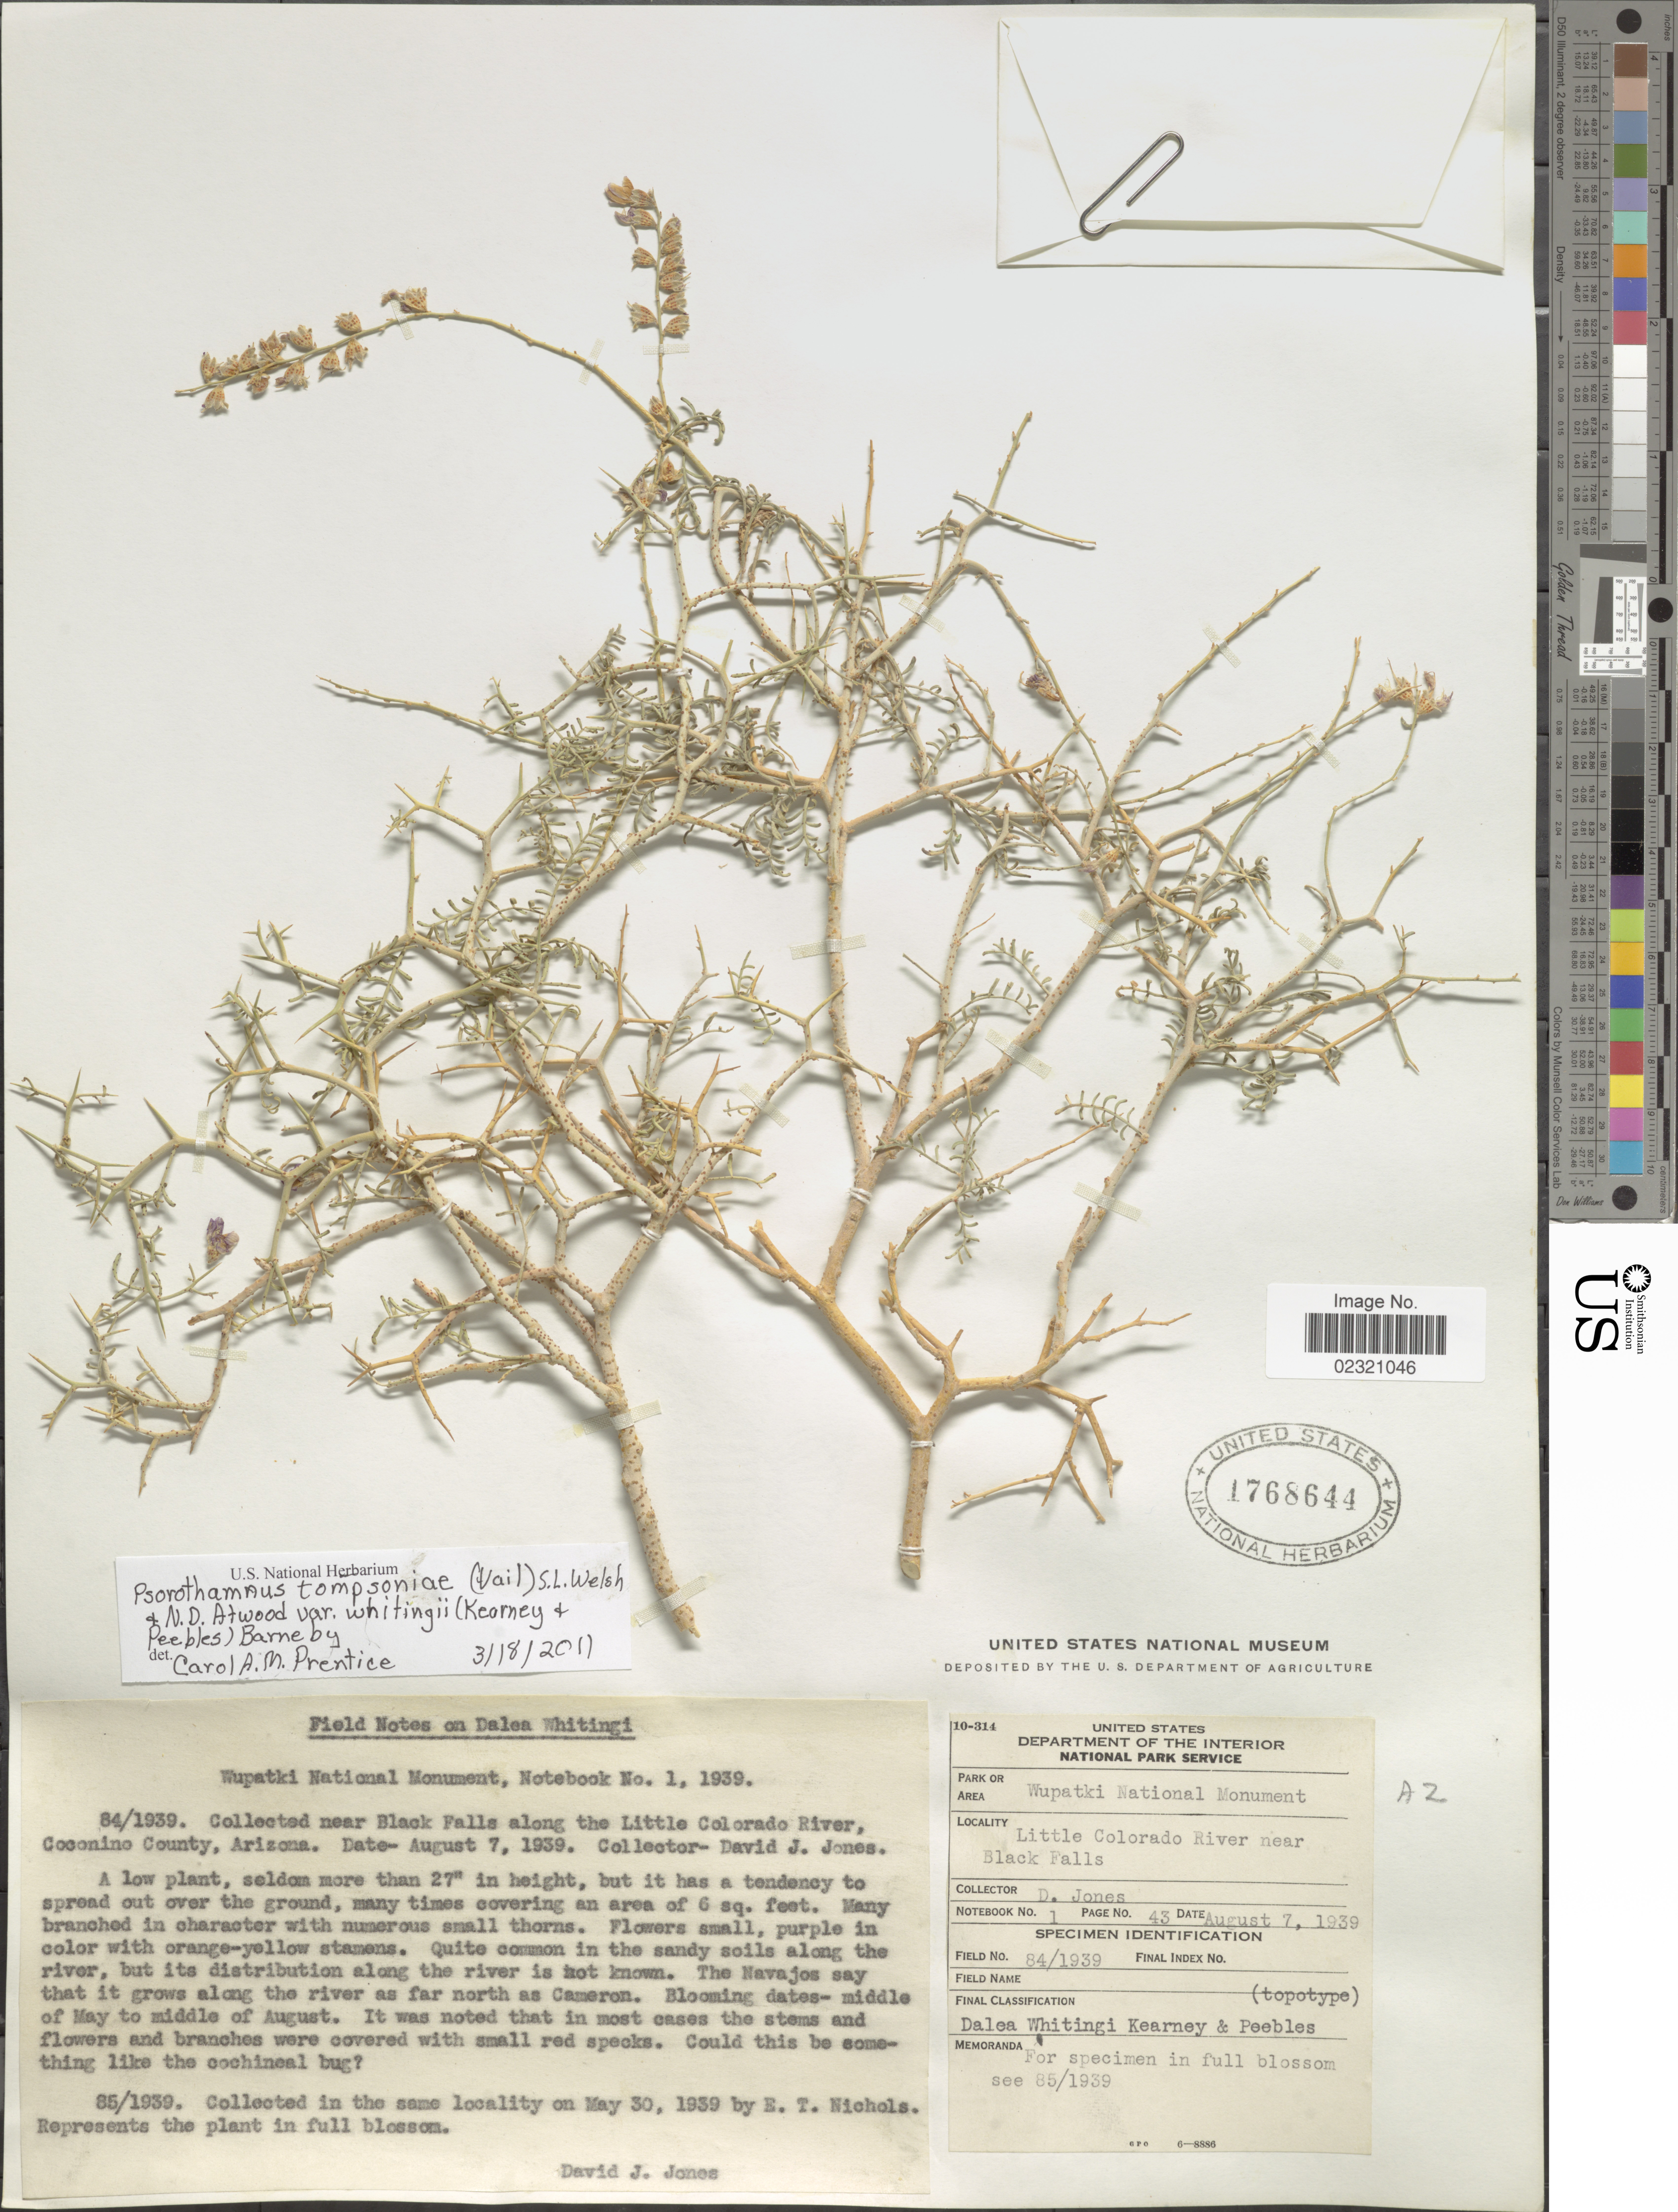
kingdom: Plantae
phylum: Tracheophyta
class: Magnoliopsida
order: Fabales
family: Fabaceae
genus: Psorothamnus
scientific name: Psorothamnus thompsoniae var. whitingii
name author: (Kearney & Peebles) Barneby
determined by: Prentice, Carol A.M.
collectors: D. Jones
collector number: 84/1939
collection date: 1939-08-07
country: United States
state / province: Colorado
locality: Little Colorado River near Black Falls,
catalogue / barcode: US 1768644